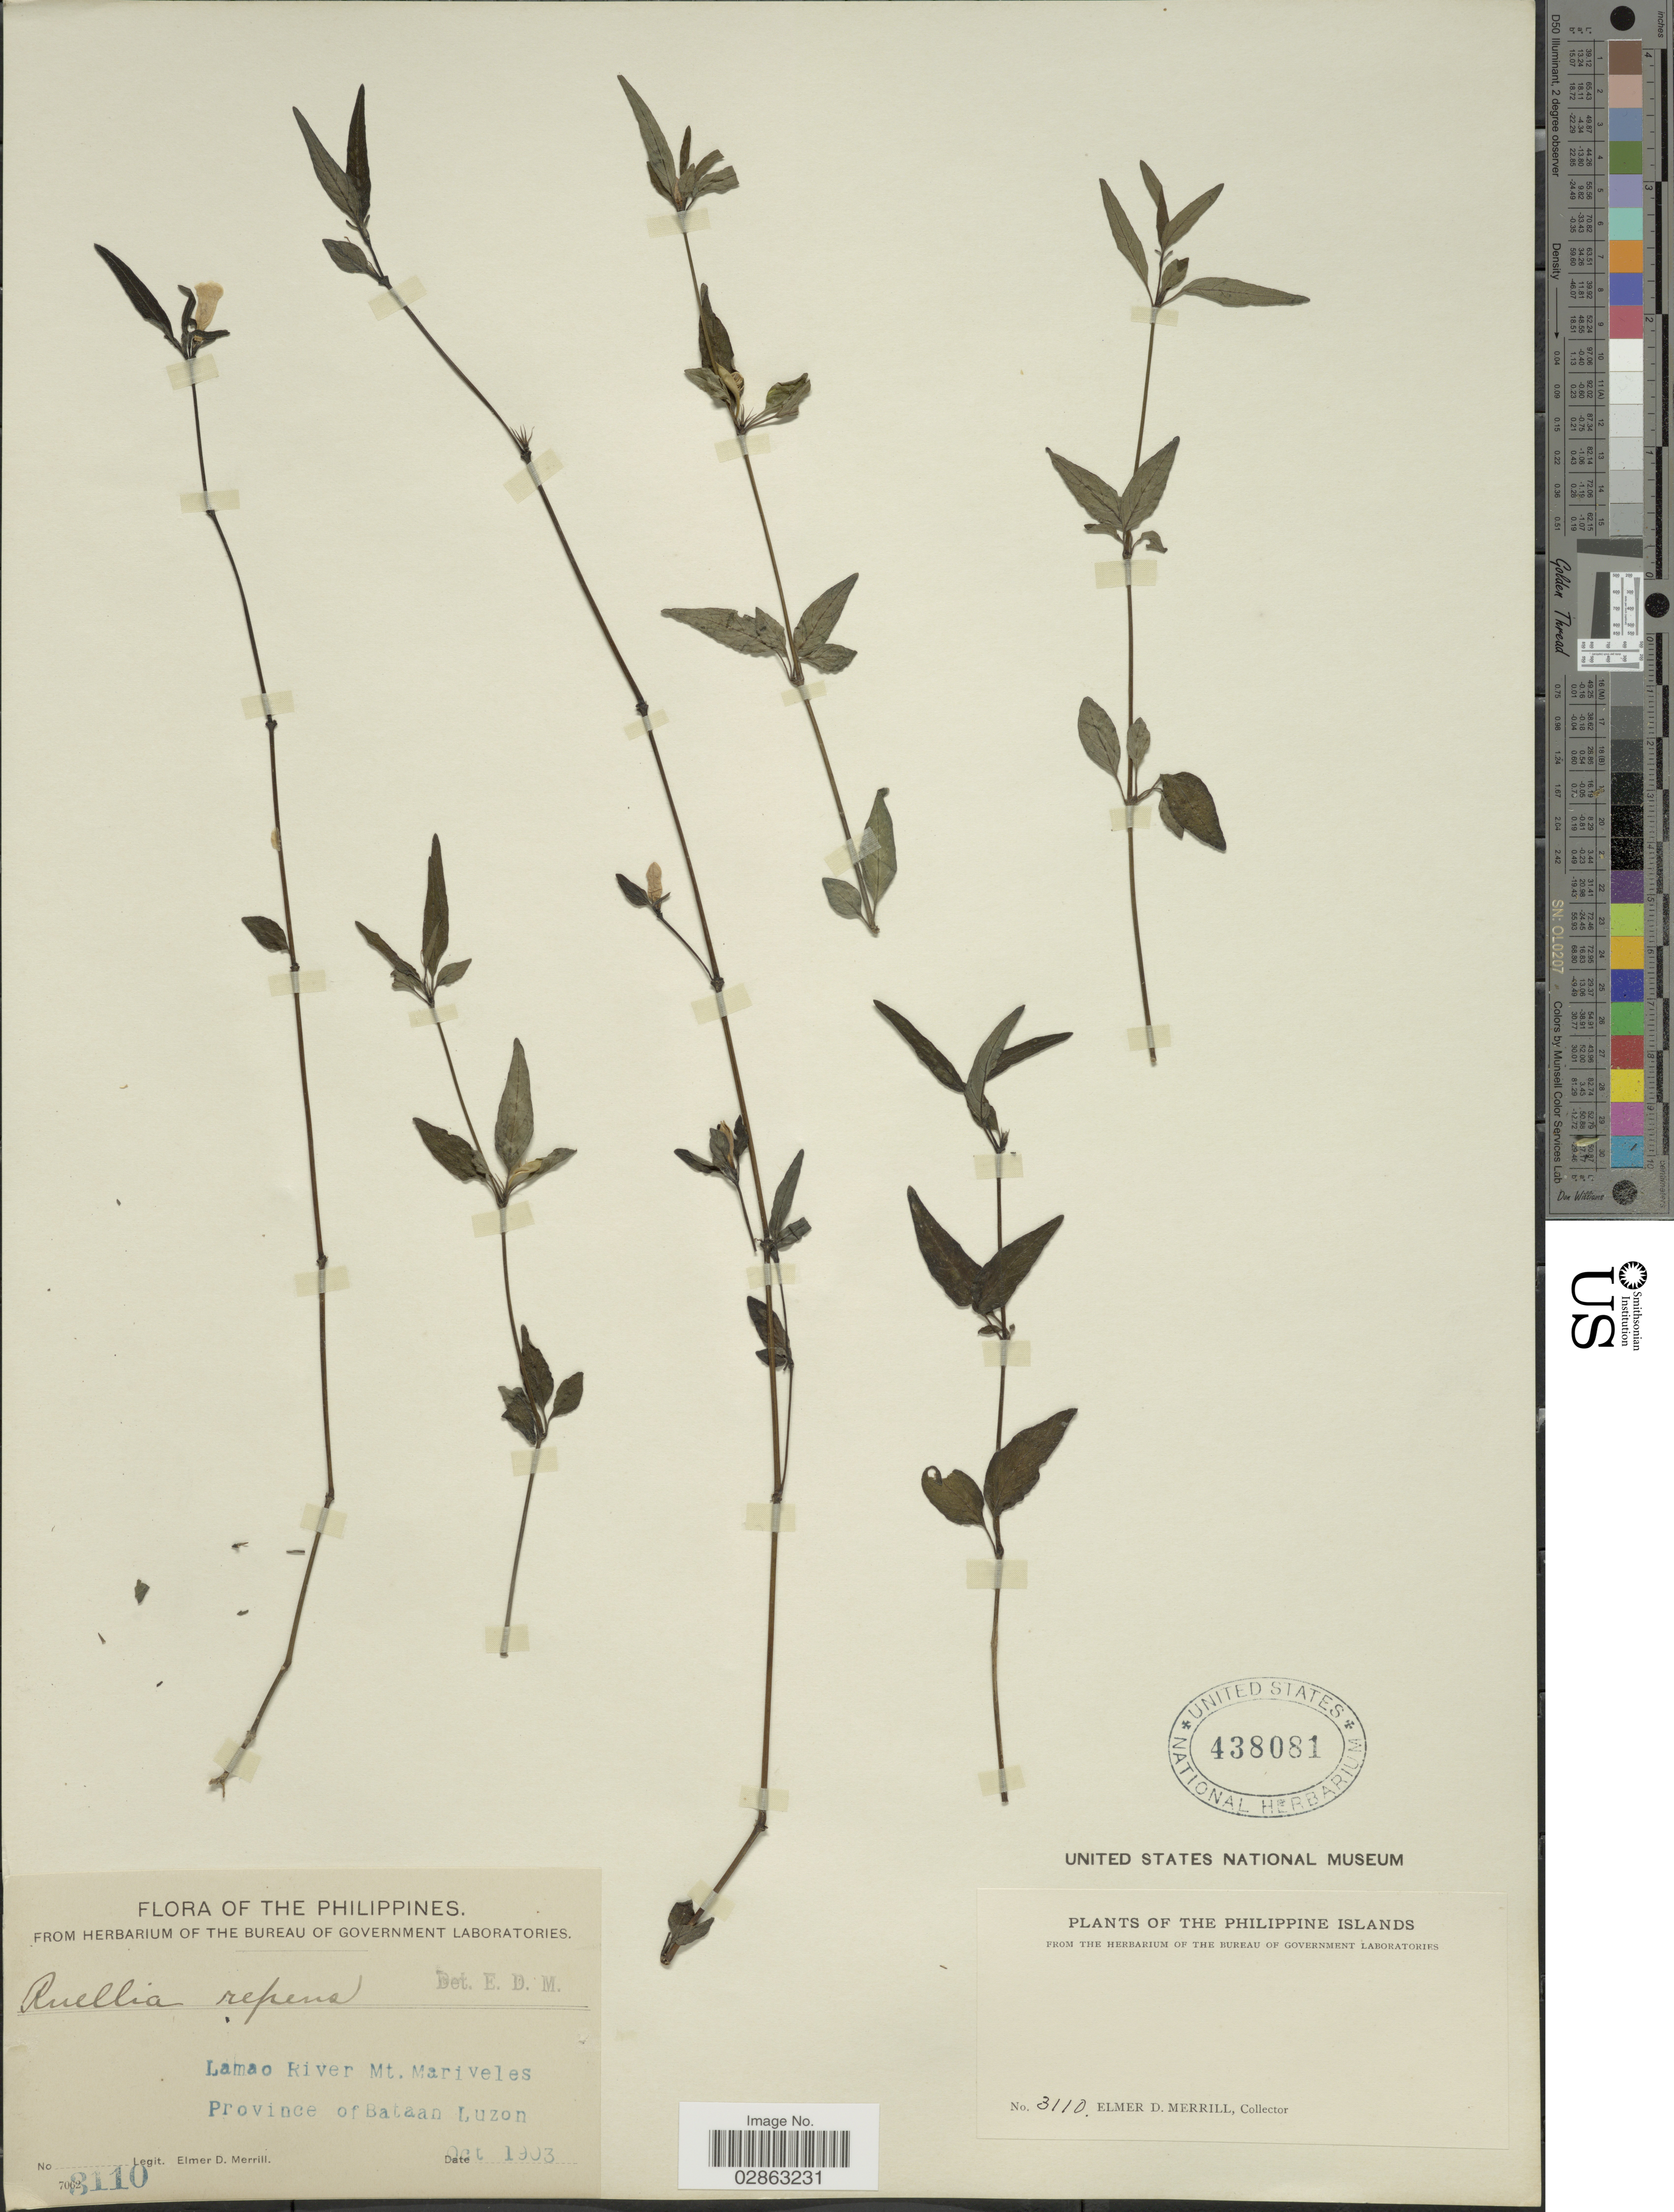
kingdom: Plantae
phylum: Tracheophyta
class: Magnoliopsida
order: Lamiales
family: Acanthaceae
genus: Ruellia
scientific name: Ruellia repens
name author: L.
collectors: E. D. Merrill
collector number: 3110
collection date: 1903-10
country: Philippines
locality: Lamao River Mt. Mariveles. Province of Bataan Luzon.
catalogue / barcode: US 438081